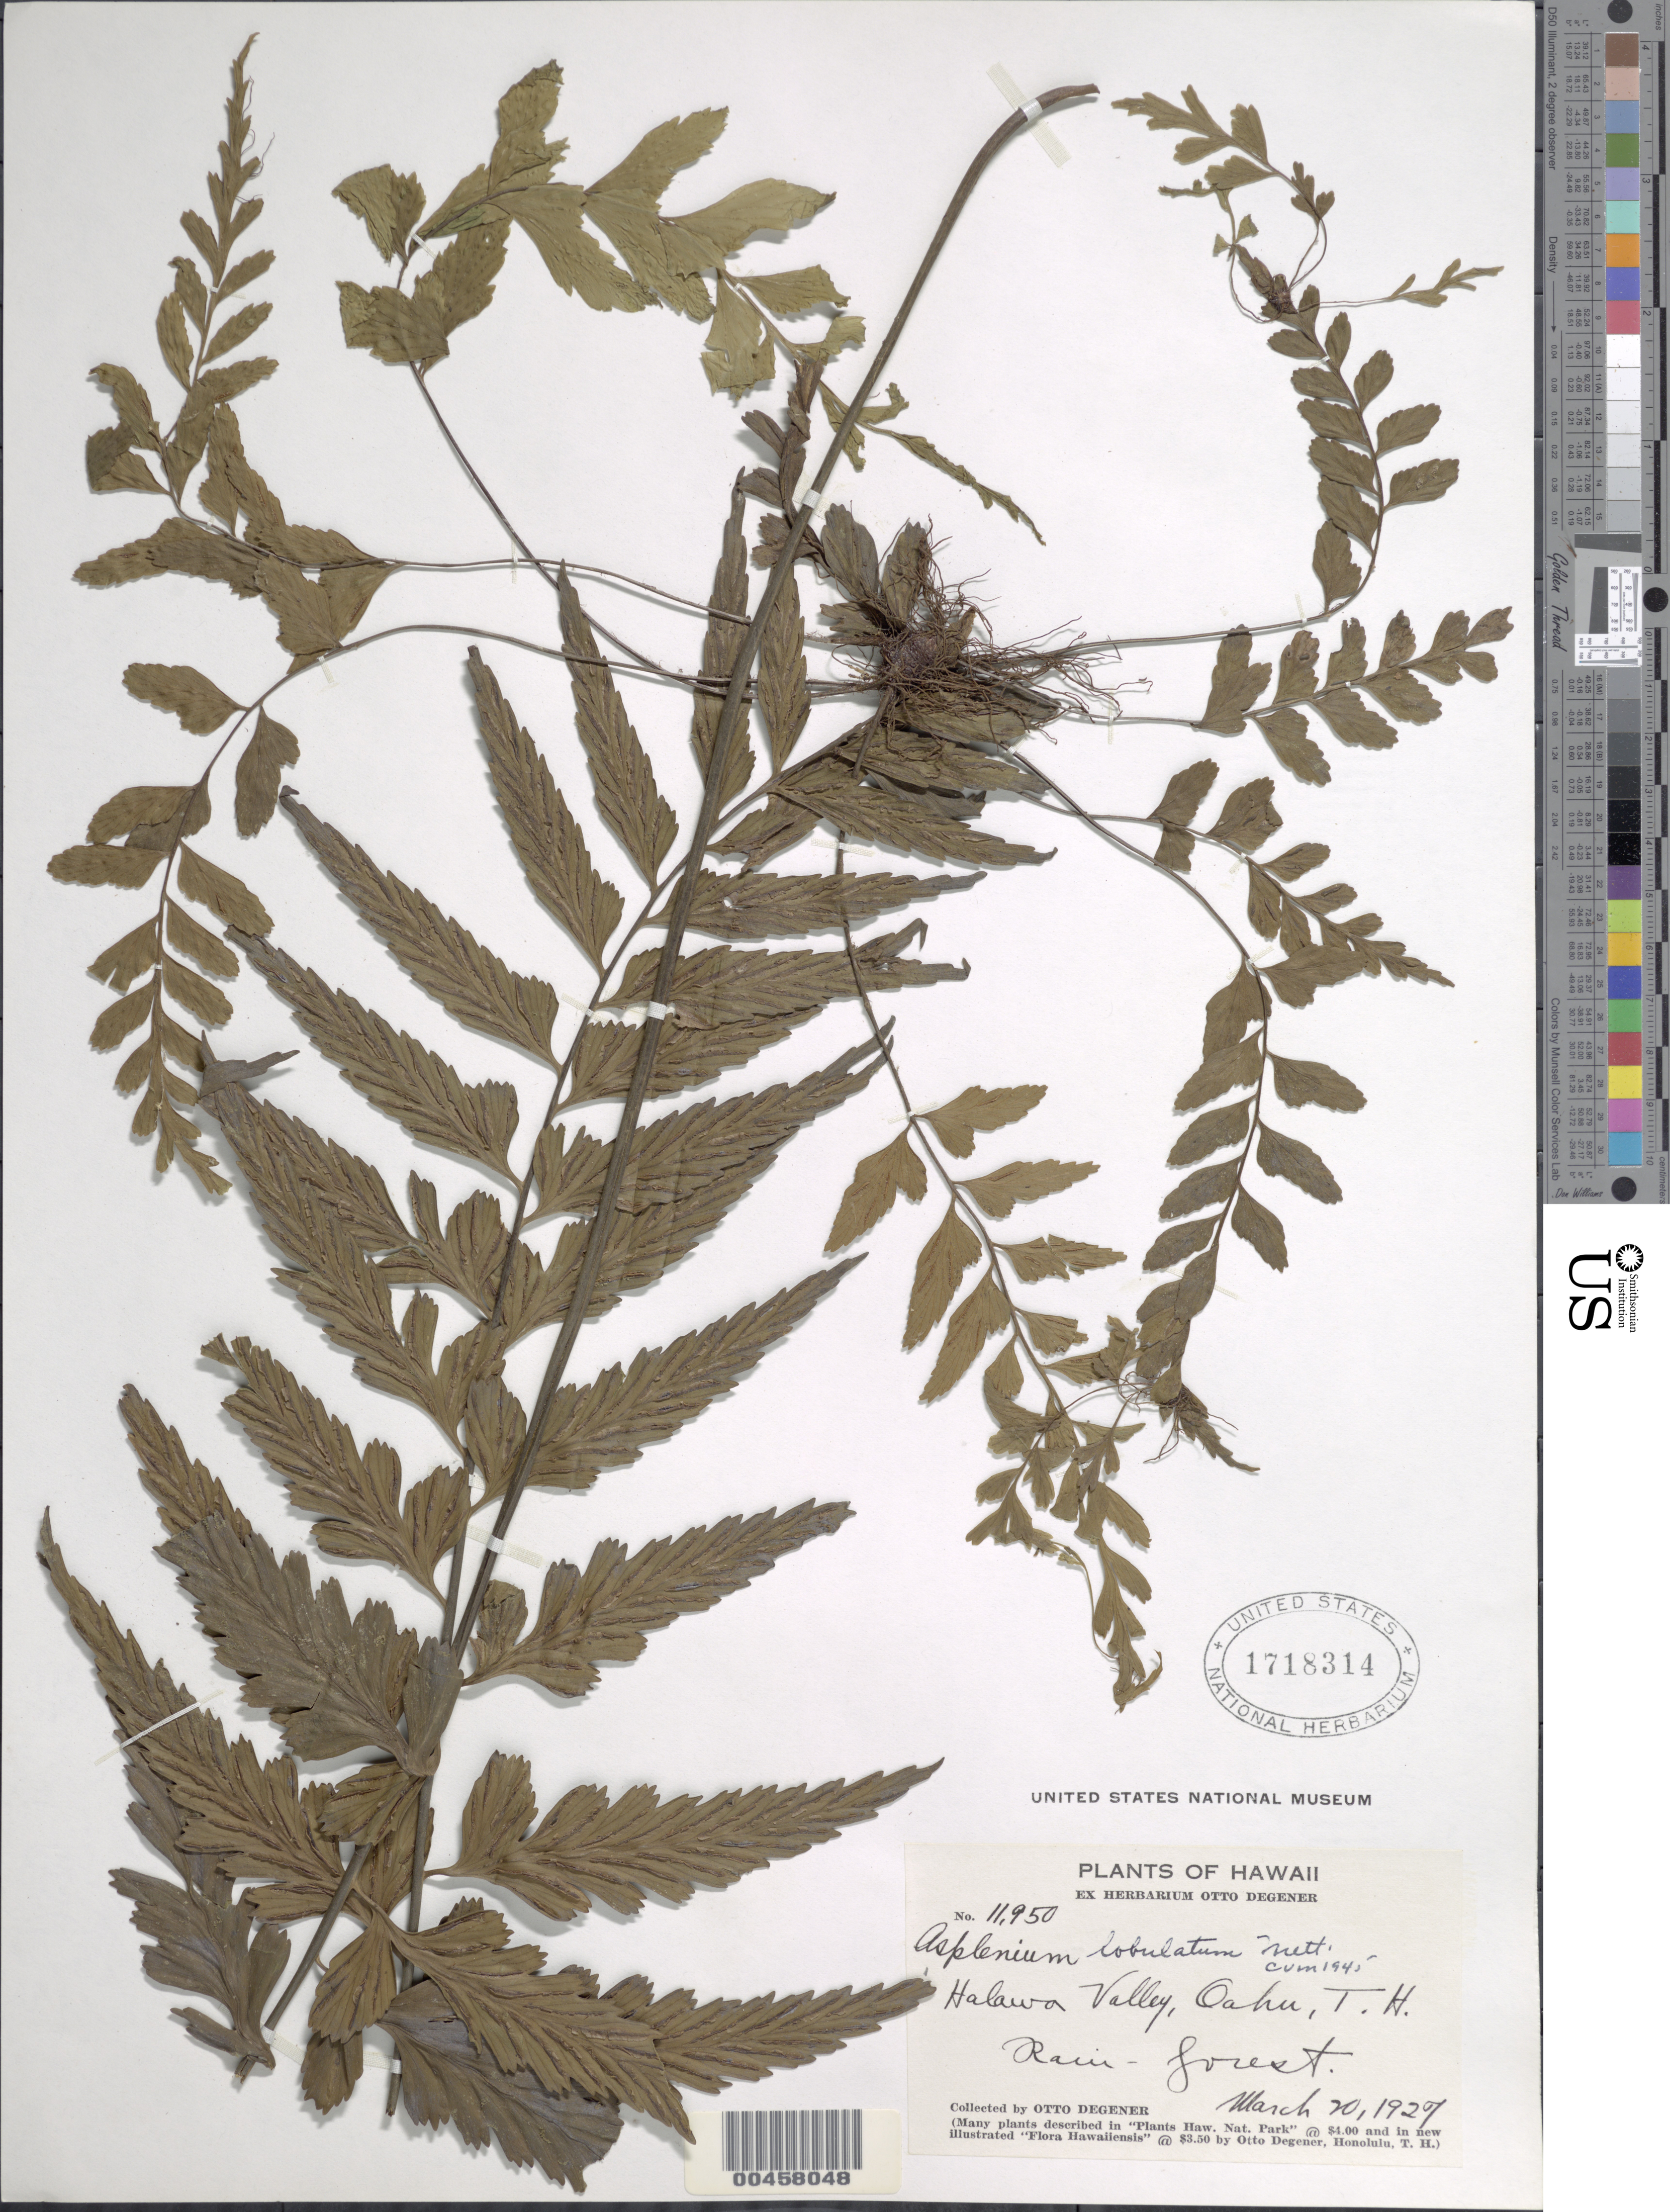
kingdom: Plantae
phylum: Tracheophyta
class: Polypodiopsida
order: Polypodiales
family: Aspleniaceae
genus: Asplenium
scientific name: Asplenium lobulatum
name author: Mett.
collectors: O. Degener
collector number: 11950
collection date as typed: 20 Mar 1927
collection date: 1927-03-20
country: United States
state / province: Hawaii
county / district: Kauai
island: Kaua'i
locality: Halawa Valley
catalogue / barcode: US 1718314